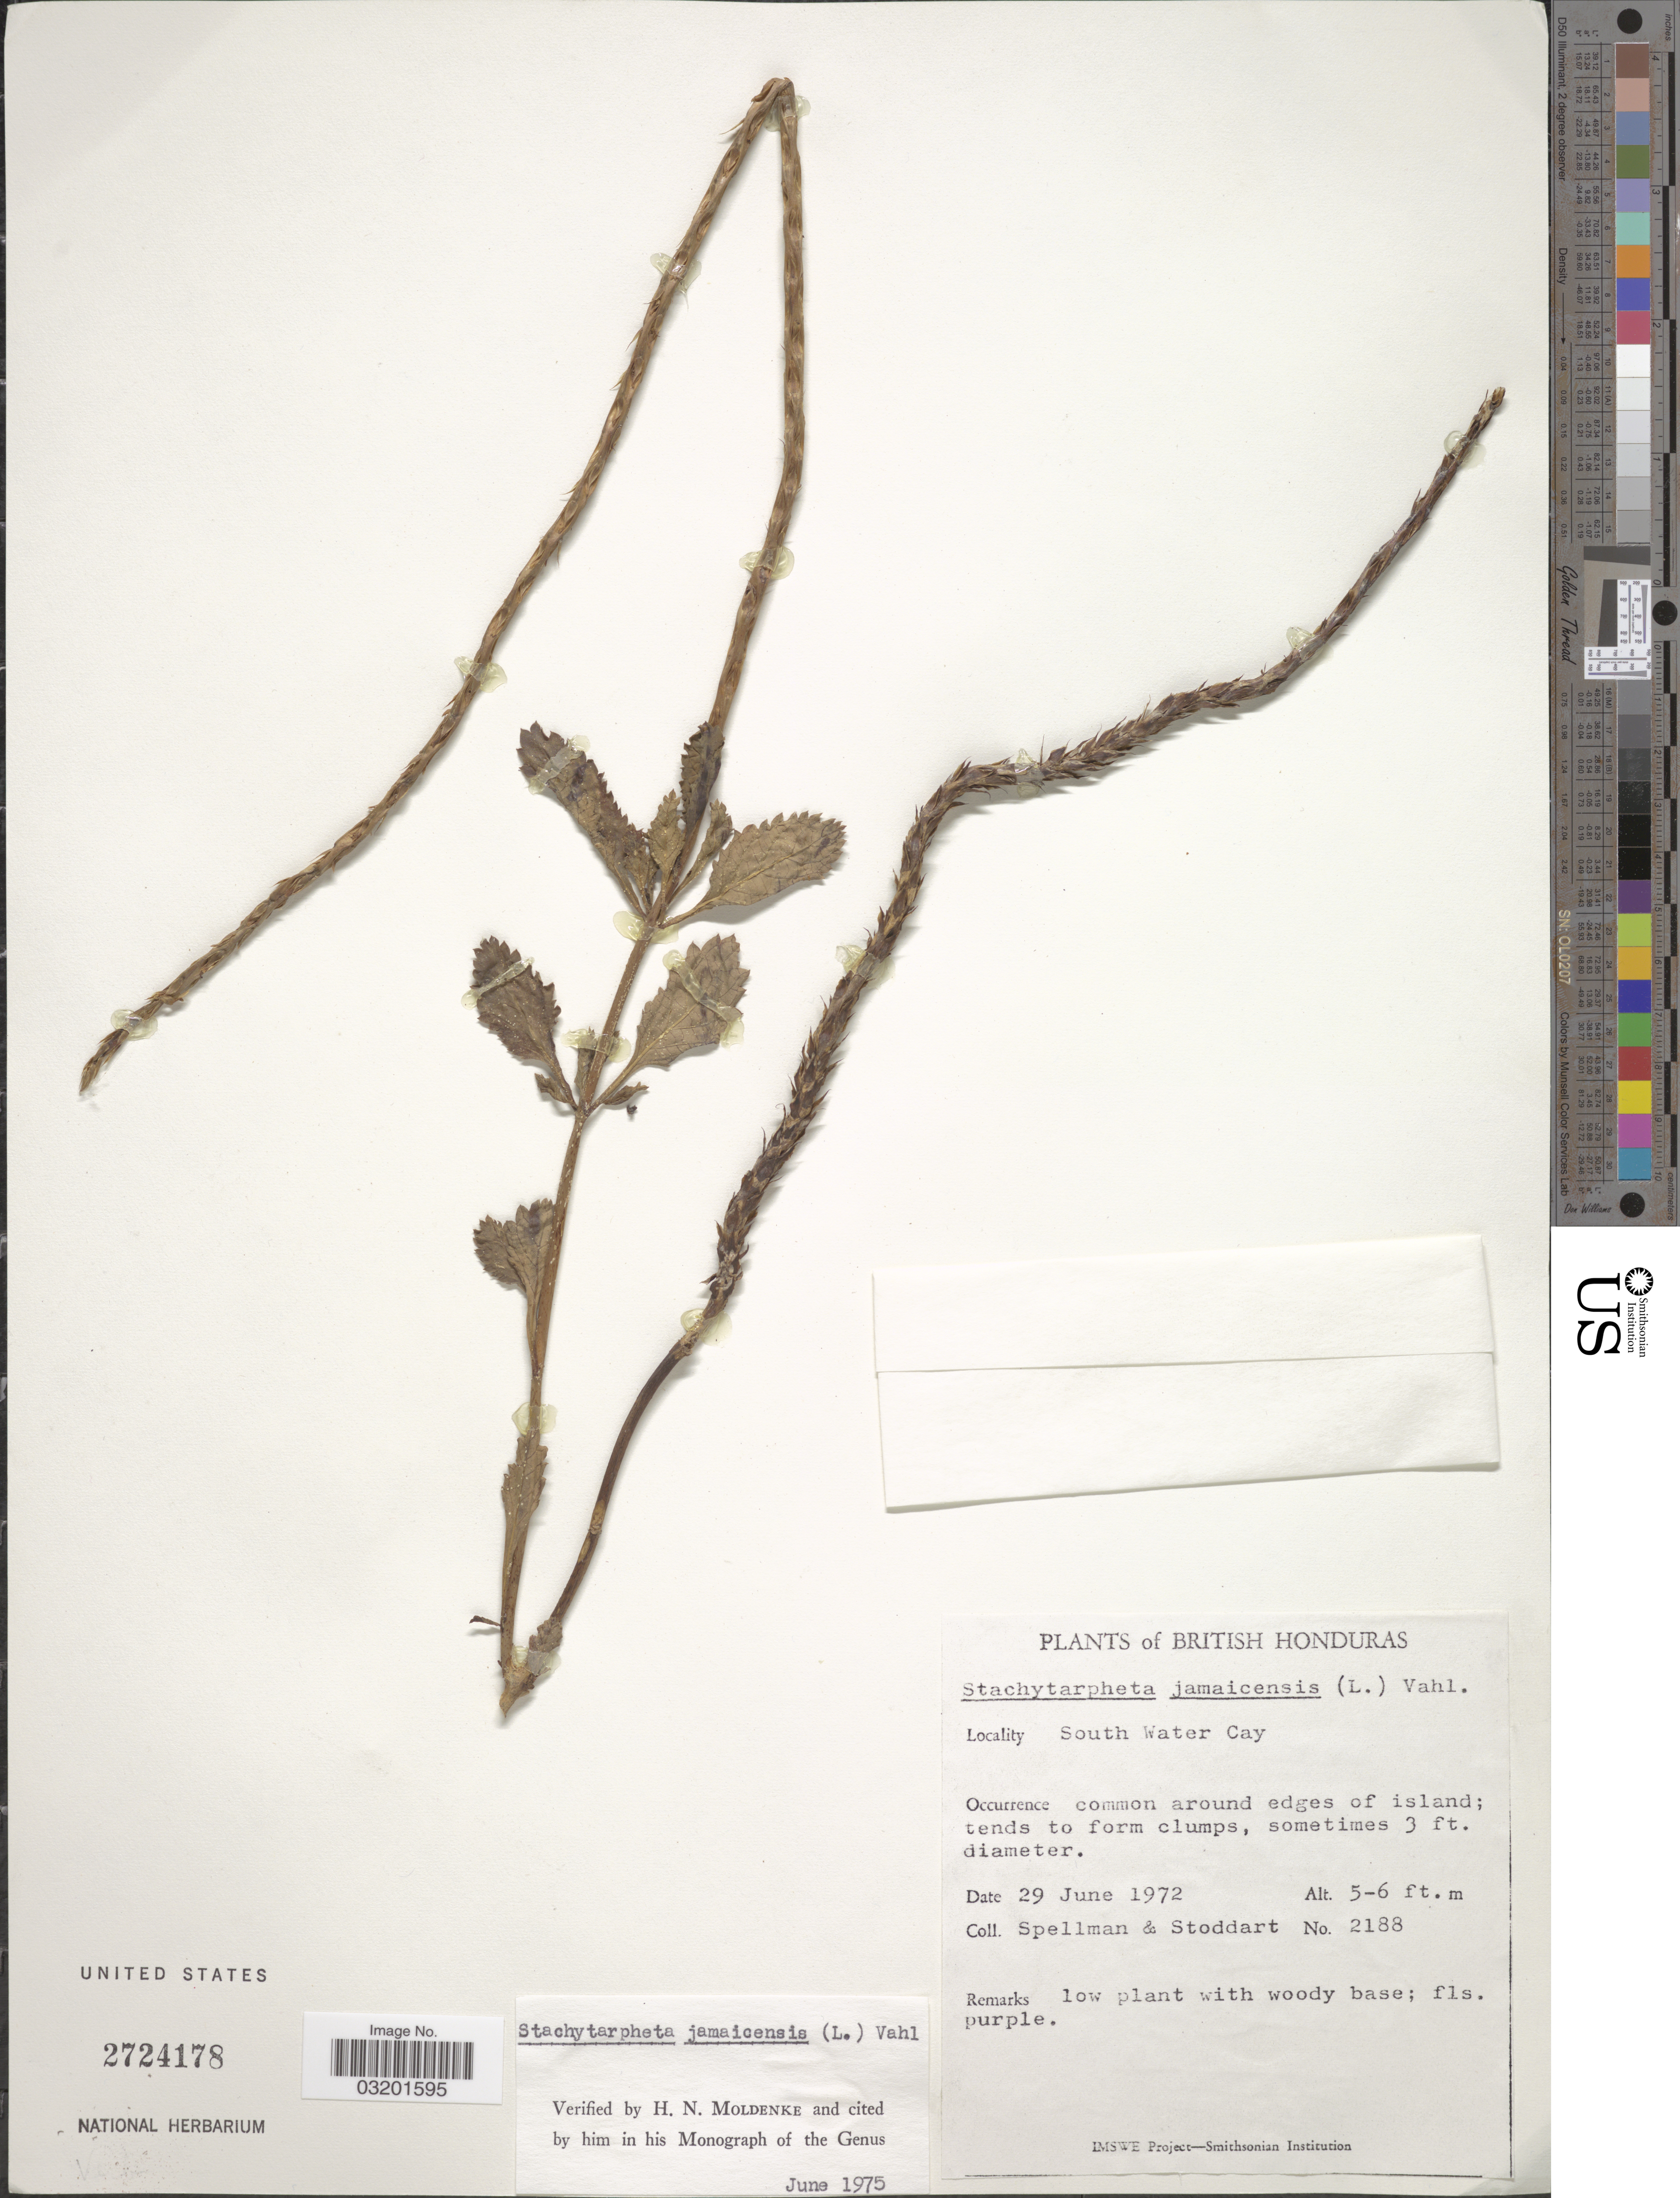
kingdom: Plantae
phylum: Tracheophyta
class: Magnoliopsida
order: Lamiales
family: Verbenaceae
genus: Stachytarpheta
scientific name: Stachytarpheta jamaicensis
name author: (L.) Vahl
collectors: Spellman, -- & -. Stoddart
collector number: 2188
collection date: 1972-06-29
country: Belize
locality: British Honduras. South Water Cay.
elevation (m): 2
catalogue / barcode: US 2724178